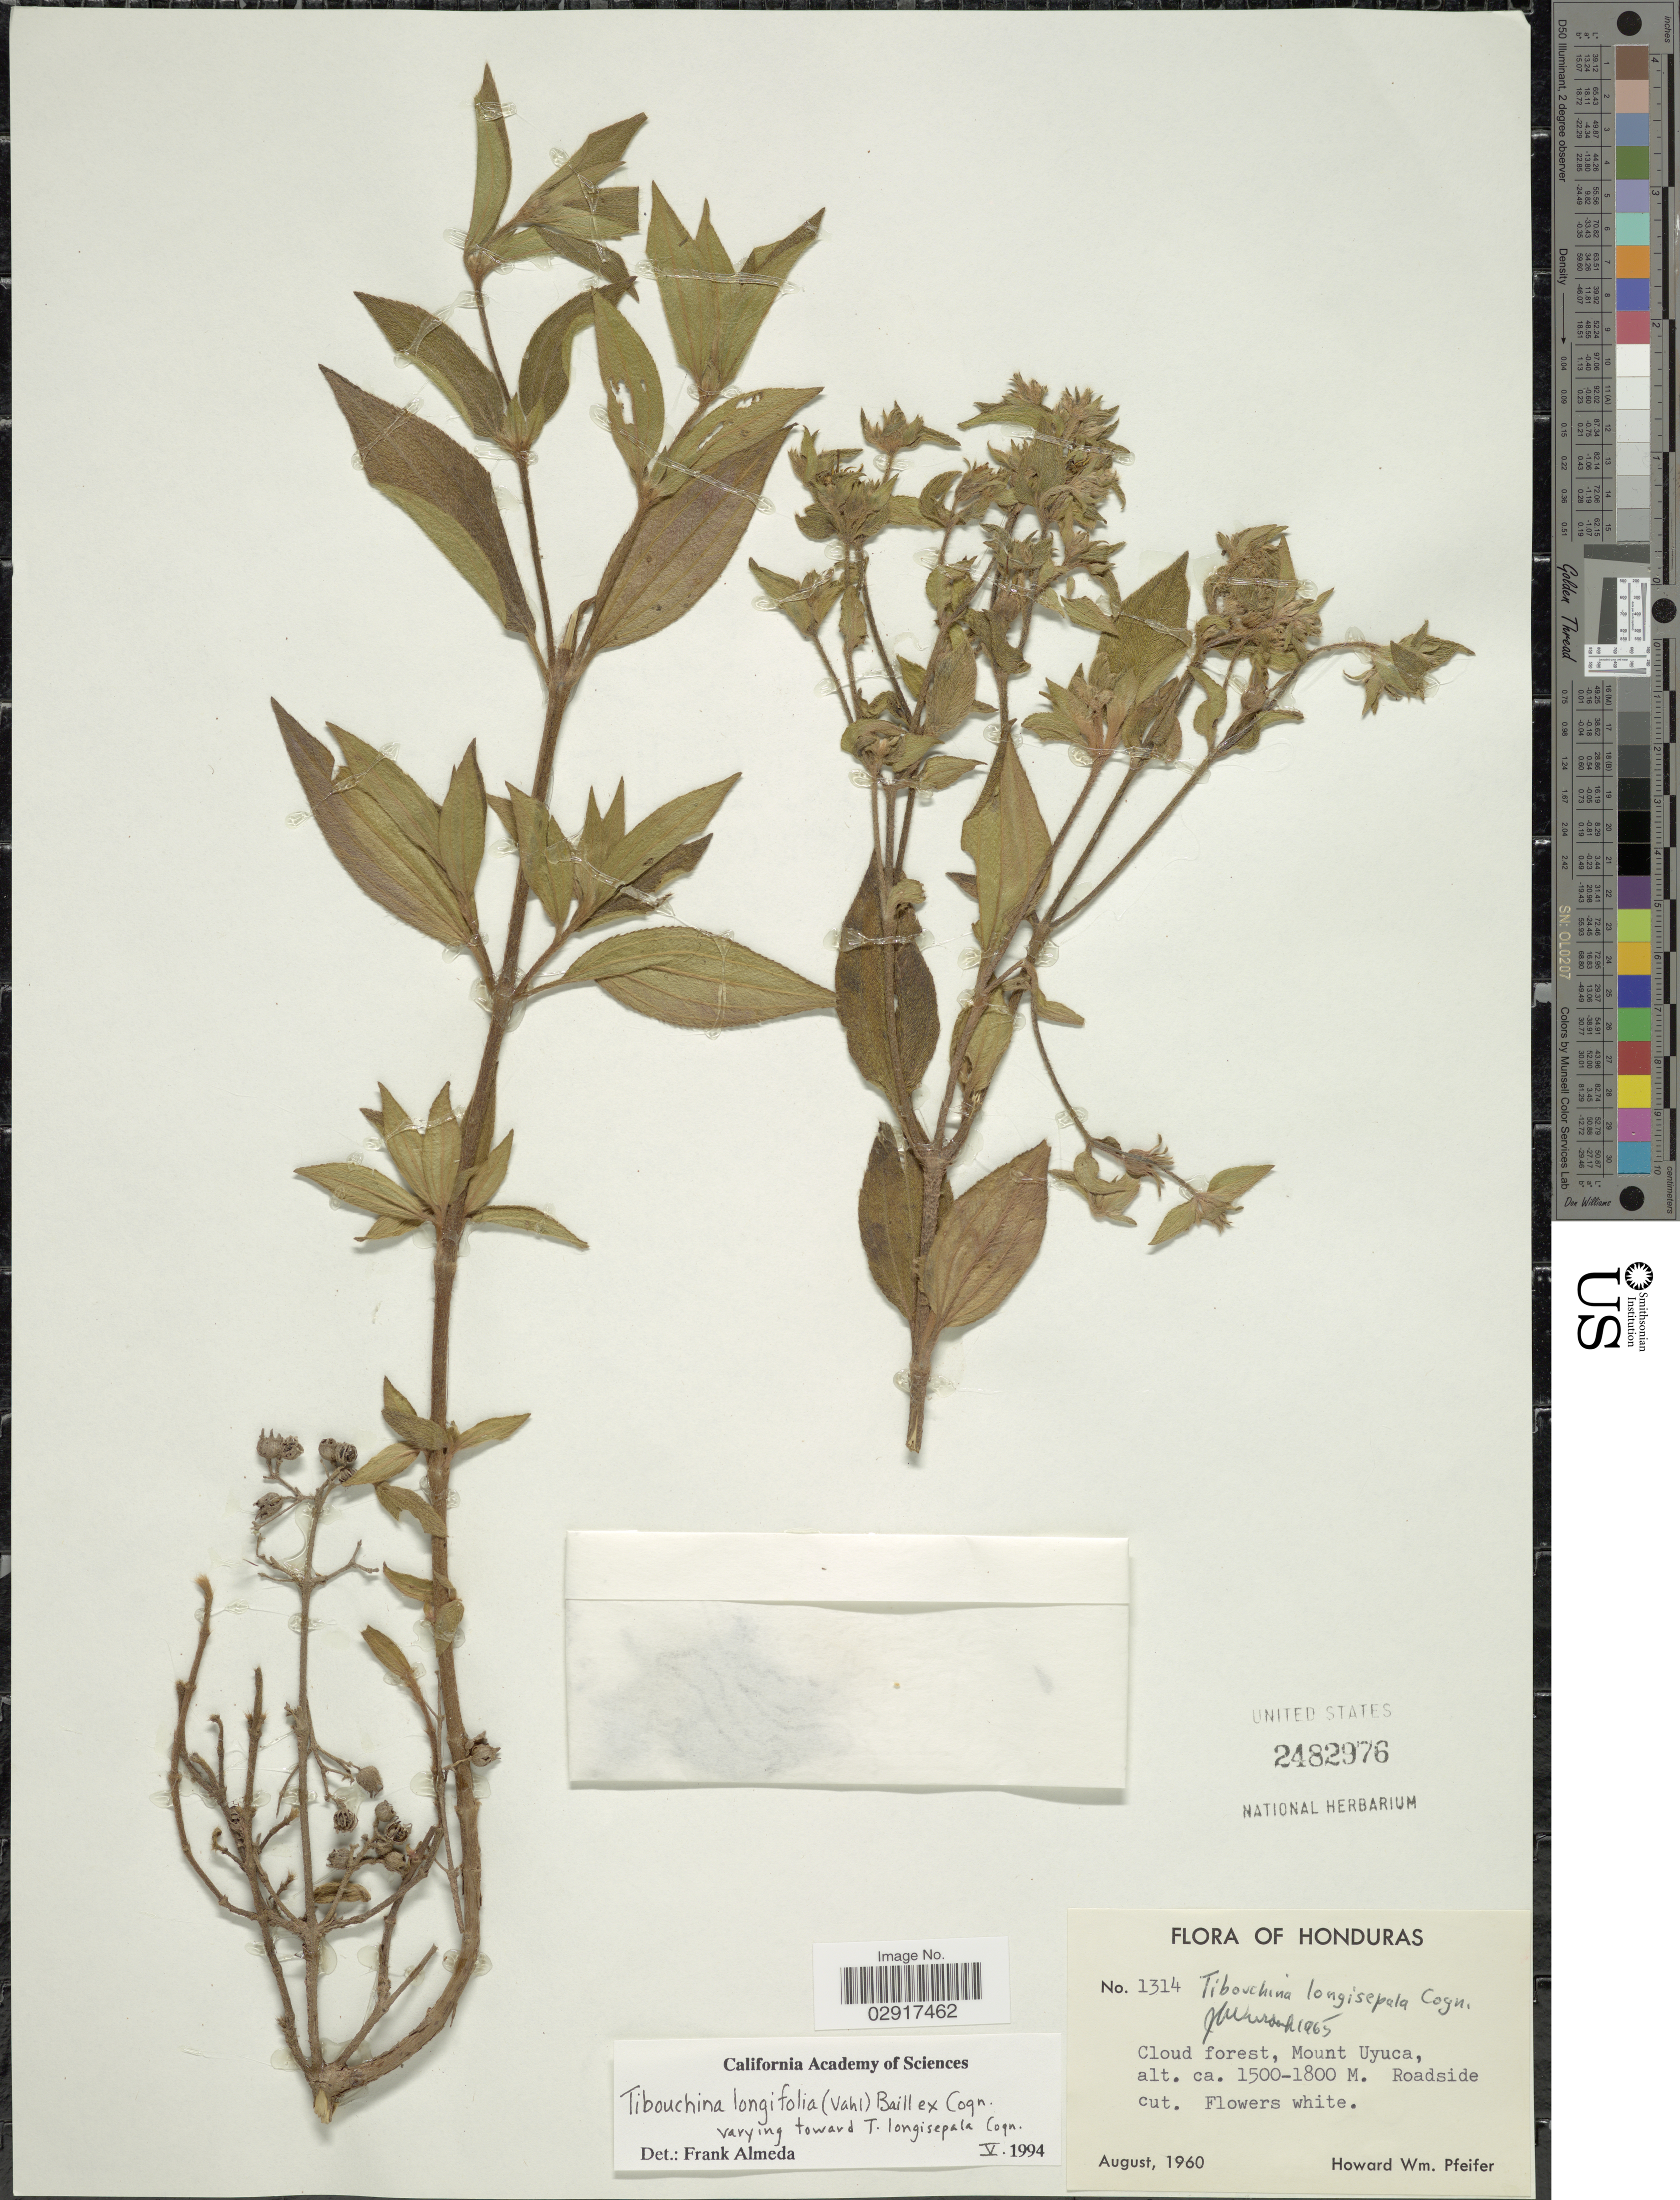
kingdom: Plantae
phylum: Tracheophyta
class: Magnoliopsida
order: Myrtales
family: Melastomataceae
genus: Chaetogastra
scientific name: Chaetogastra longifolia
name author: (Vahl) DC.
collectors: H. W. Pfeifer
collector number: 1314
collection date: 1960-08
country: Honduras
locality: Cloud forest, Mount Uyuca.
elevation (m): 1500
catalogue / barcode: US 2482976